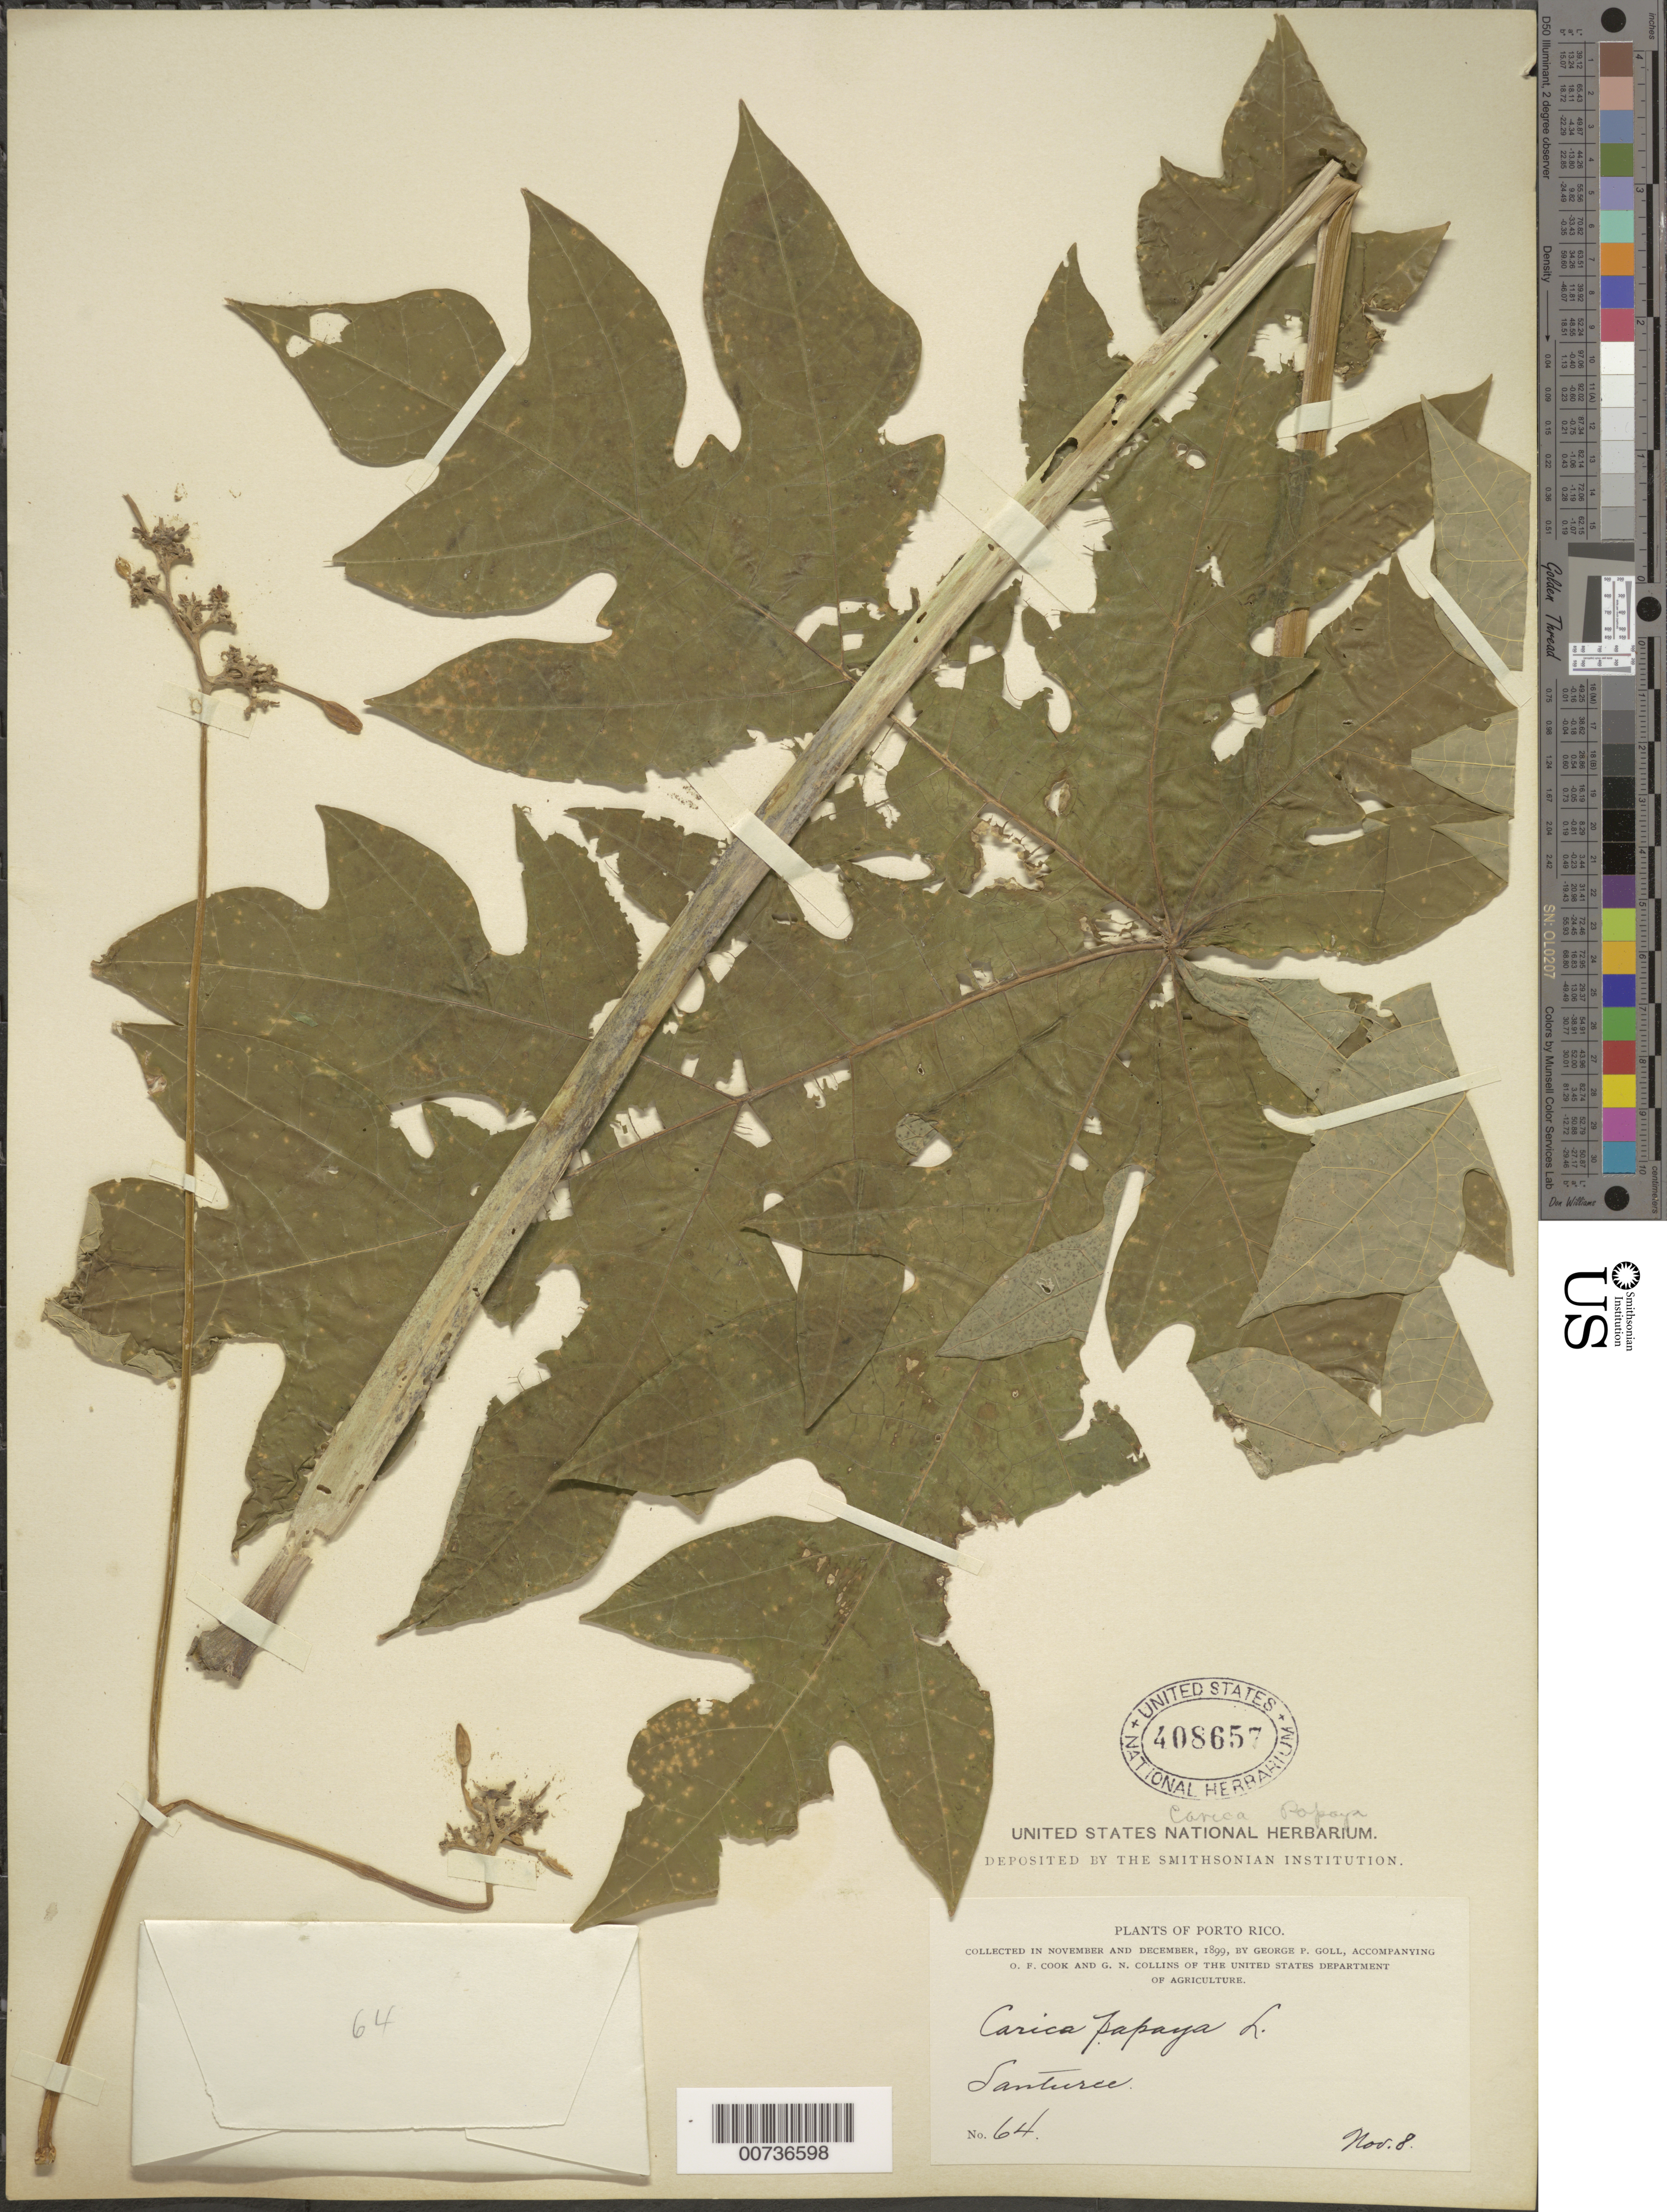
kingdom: Plantae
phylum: Tracheophyta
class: Magnoliopsida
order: Brassicales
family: Caricaceae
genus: Carica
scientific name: Carica papaya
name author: L.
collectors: G. Goll, O. F. Cook & G. N. Collins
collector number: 64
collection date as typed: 08 Nov 1899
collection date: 1899-11-08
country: Puerto Rico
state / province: San Juan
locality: Santurce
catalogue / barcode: US 408657